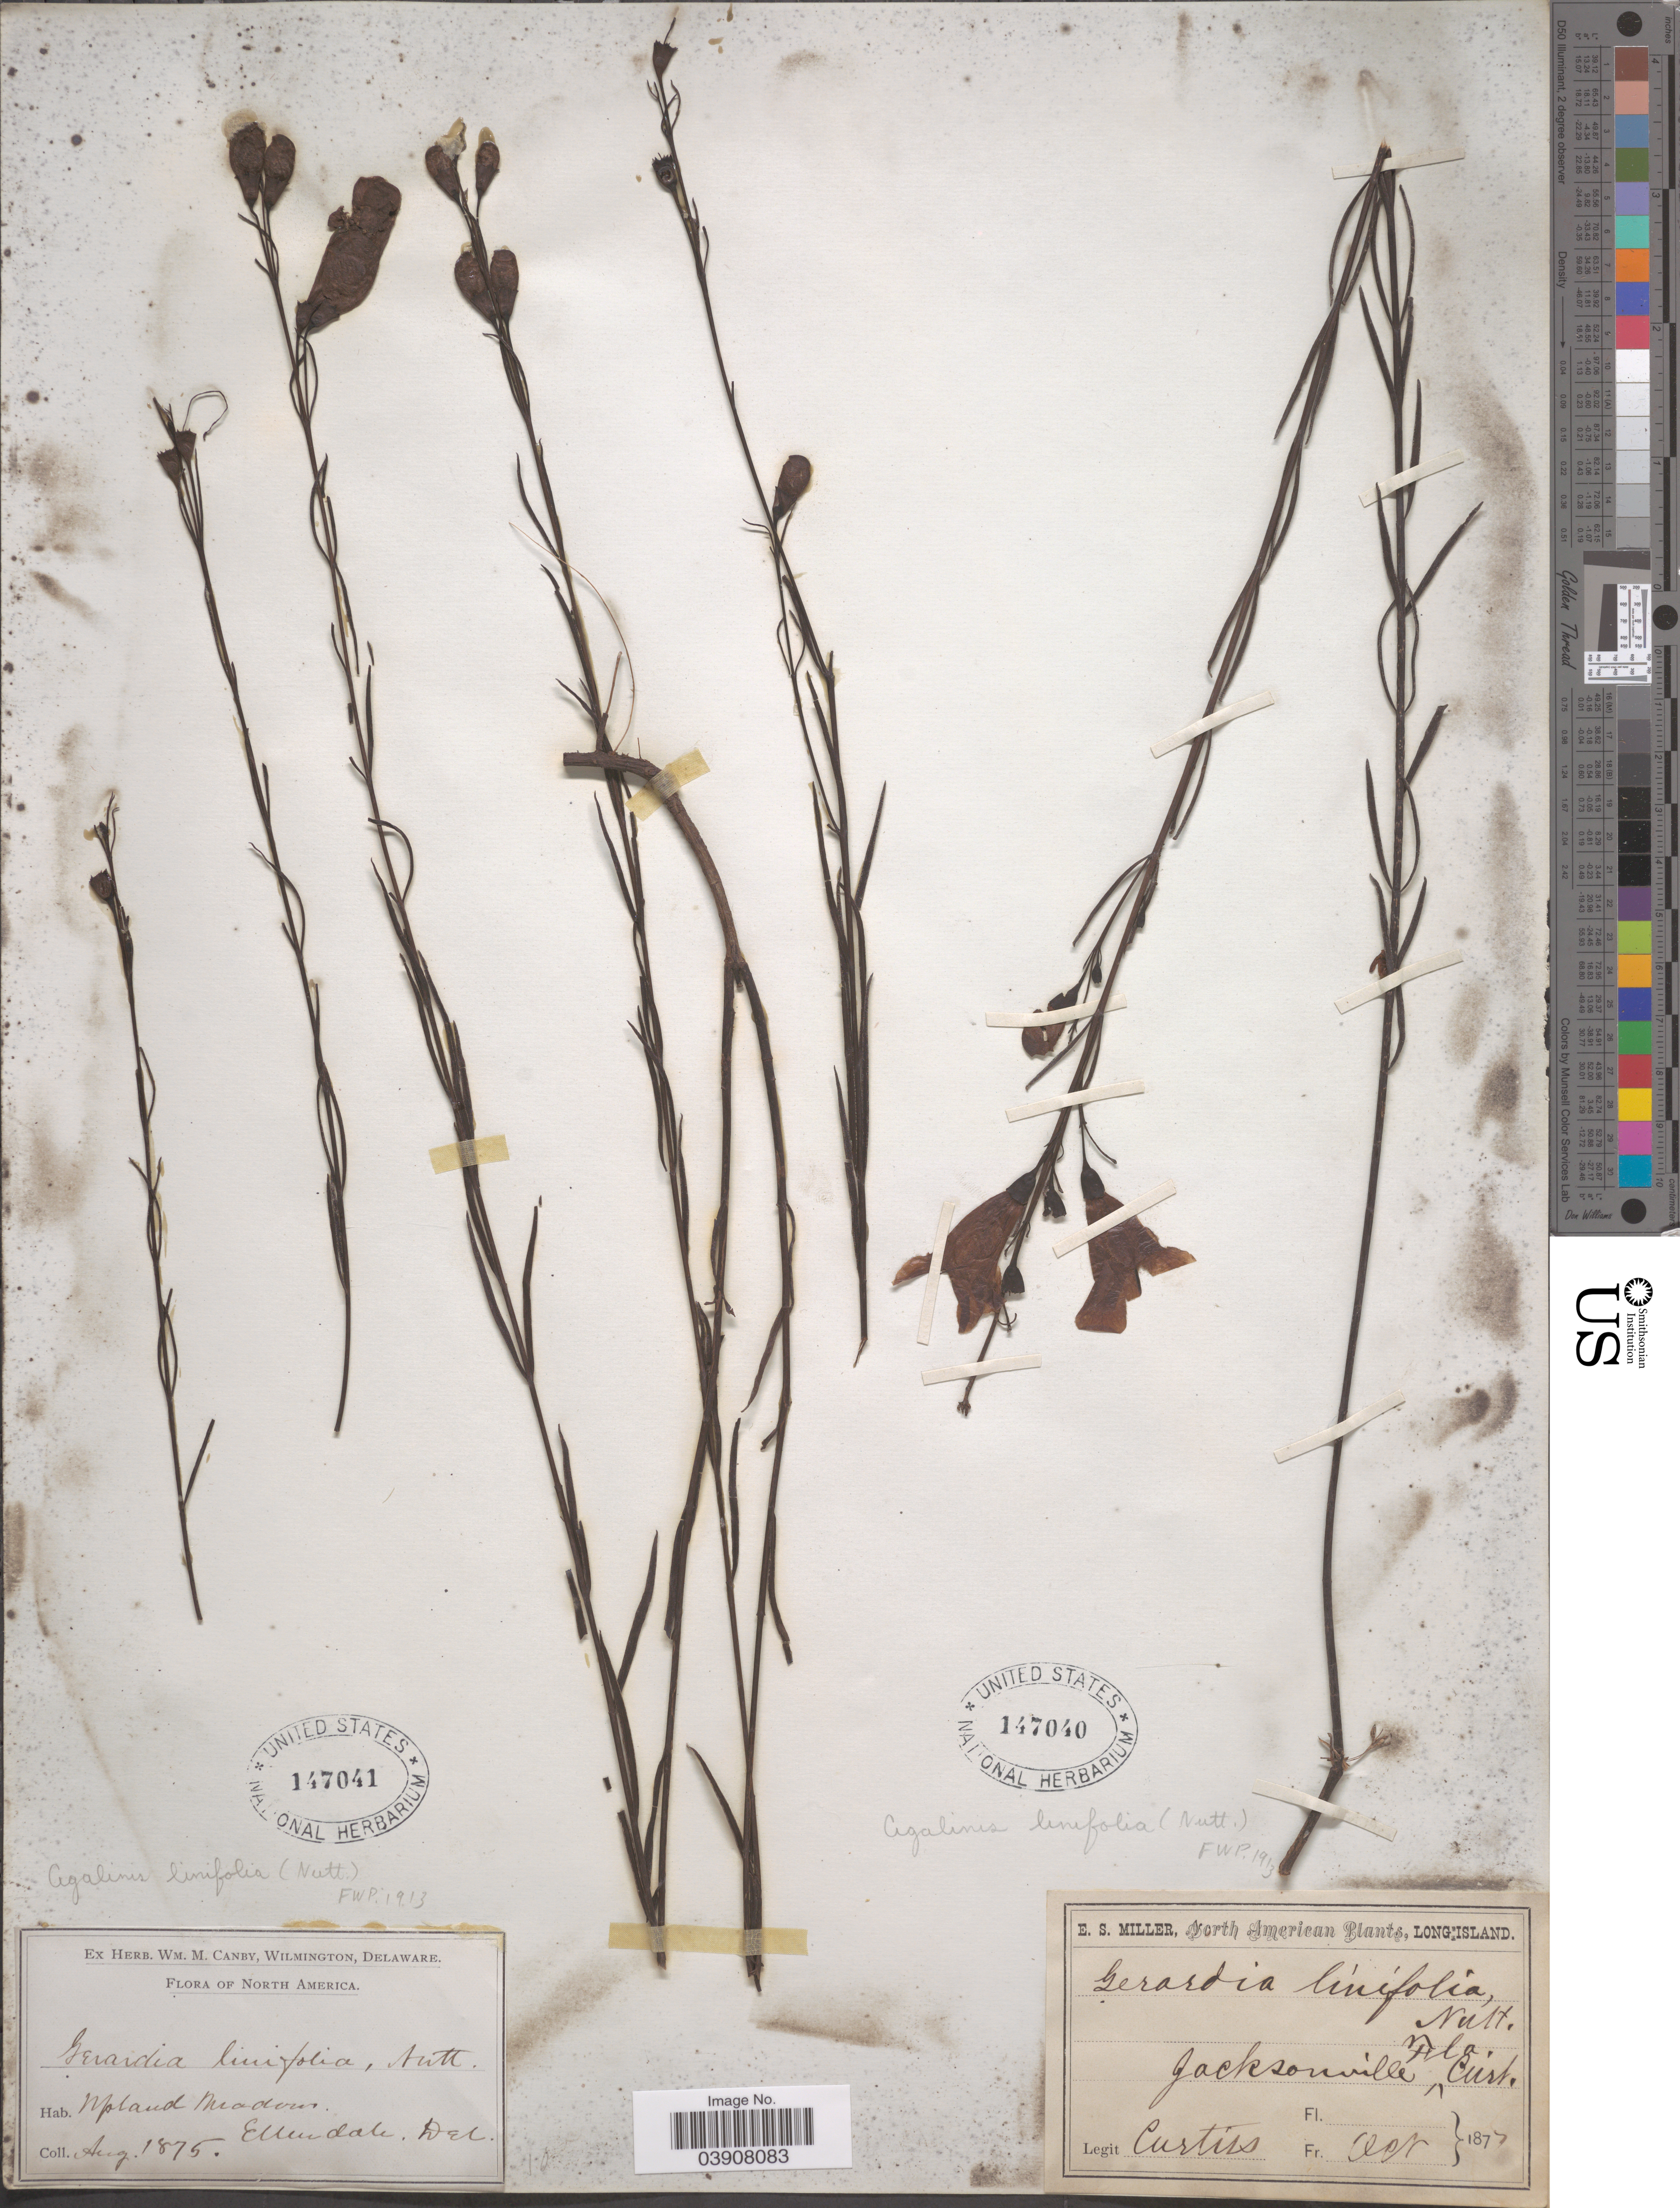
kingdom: Plantae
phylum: Tracheophyta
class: Magnoliopsida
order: Lamiales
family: Orobanchaceae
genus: Agalinis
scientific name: Agalinis linifolia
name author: (Nutt.) Britton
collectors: ex herb. W.M. Canby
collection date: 1875-08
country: United States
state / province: Delaware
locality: Upland Meadows. Ellendale, Del.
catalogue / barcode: US 147041-2